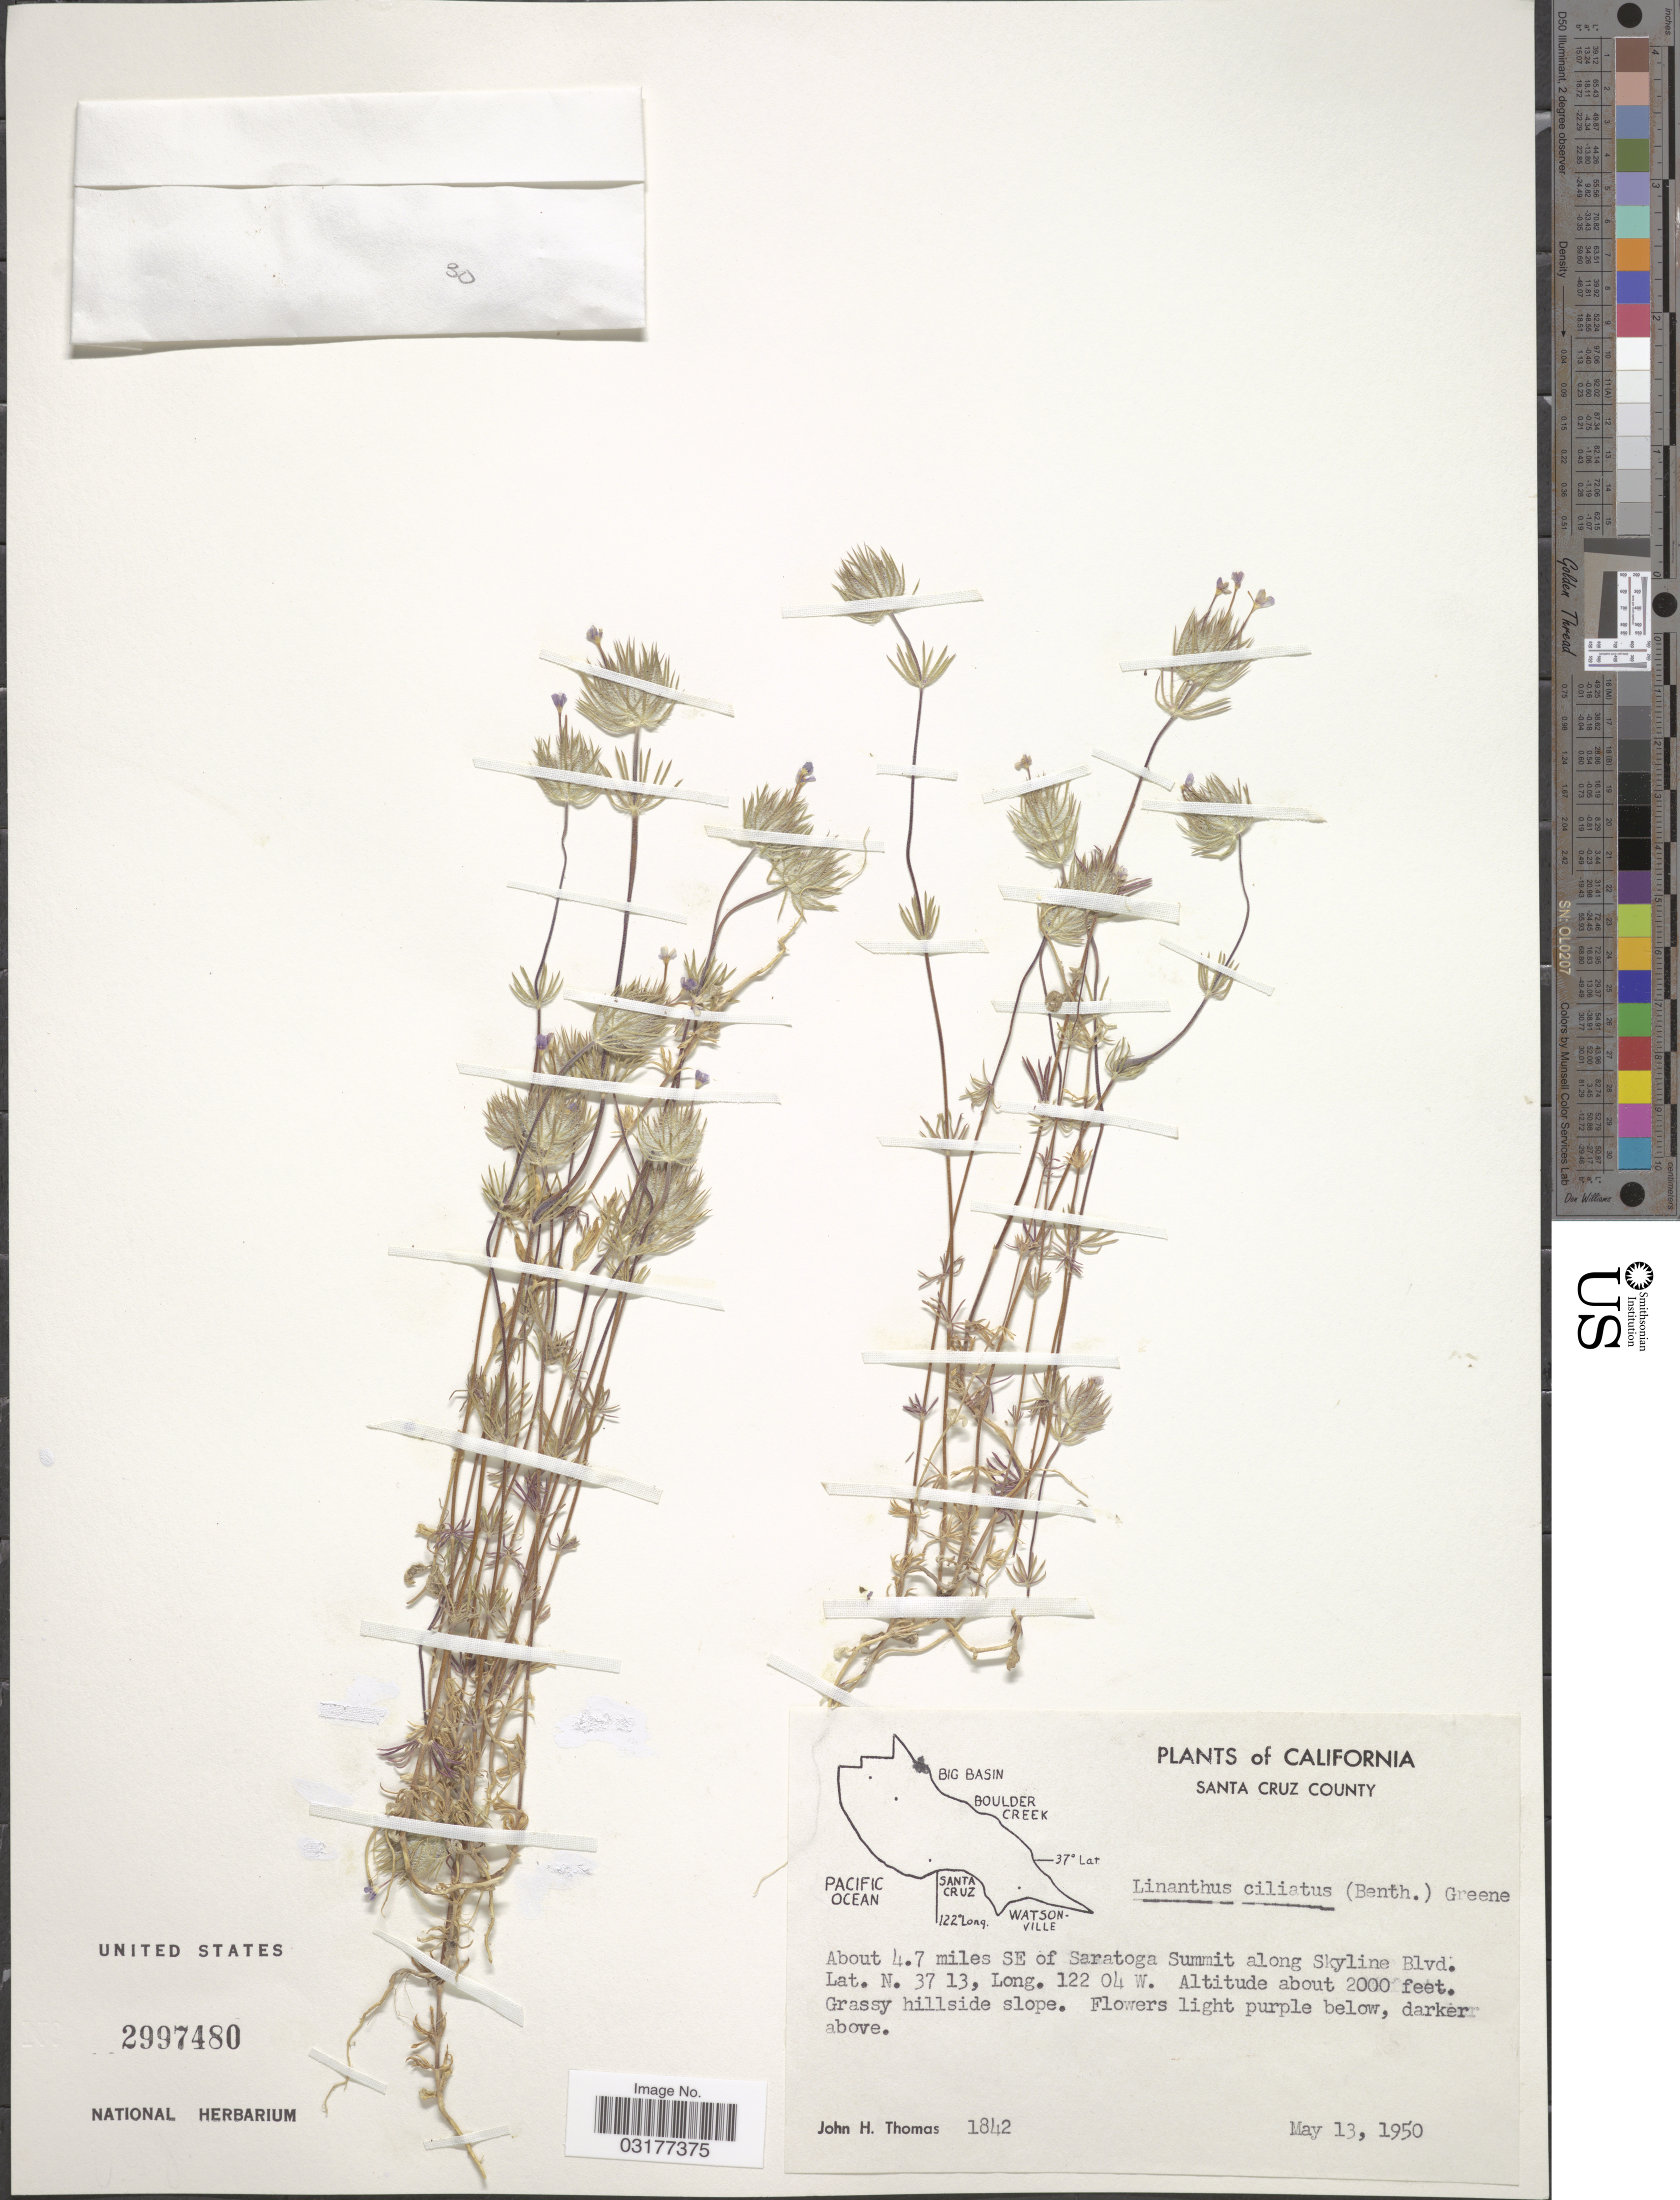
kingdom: Plantae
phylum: Tracheophyta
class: Magnoliopsida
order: Ericales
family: Polemoniaceae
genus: Leptosiphon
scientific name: Leptosiphon ciliatus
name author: (Benth.) Jeps.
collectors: J. H. Thomas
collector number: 1842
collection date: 1950-05-13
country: United States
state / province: California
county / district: Santa Cruz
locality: Santa Cruz County. About 4.7 miles SE of Saratoga Summit along Skyline Blvd.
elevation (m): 610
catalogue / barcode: US 2997480